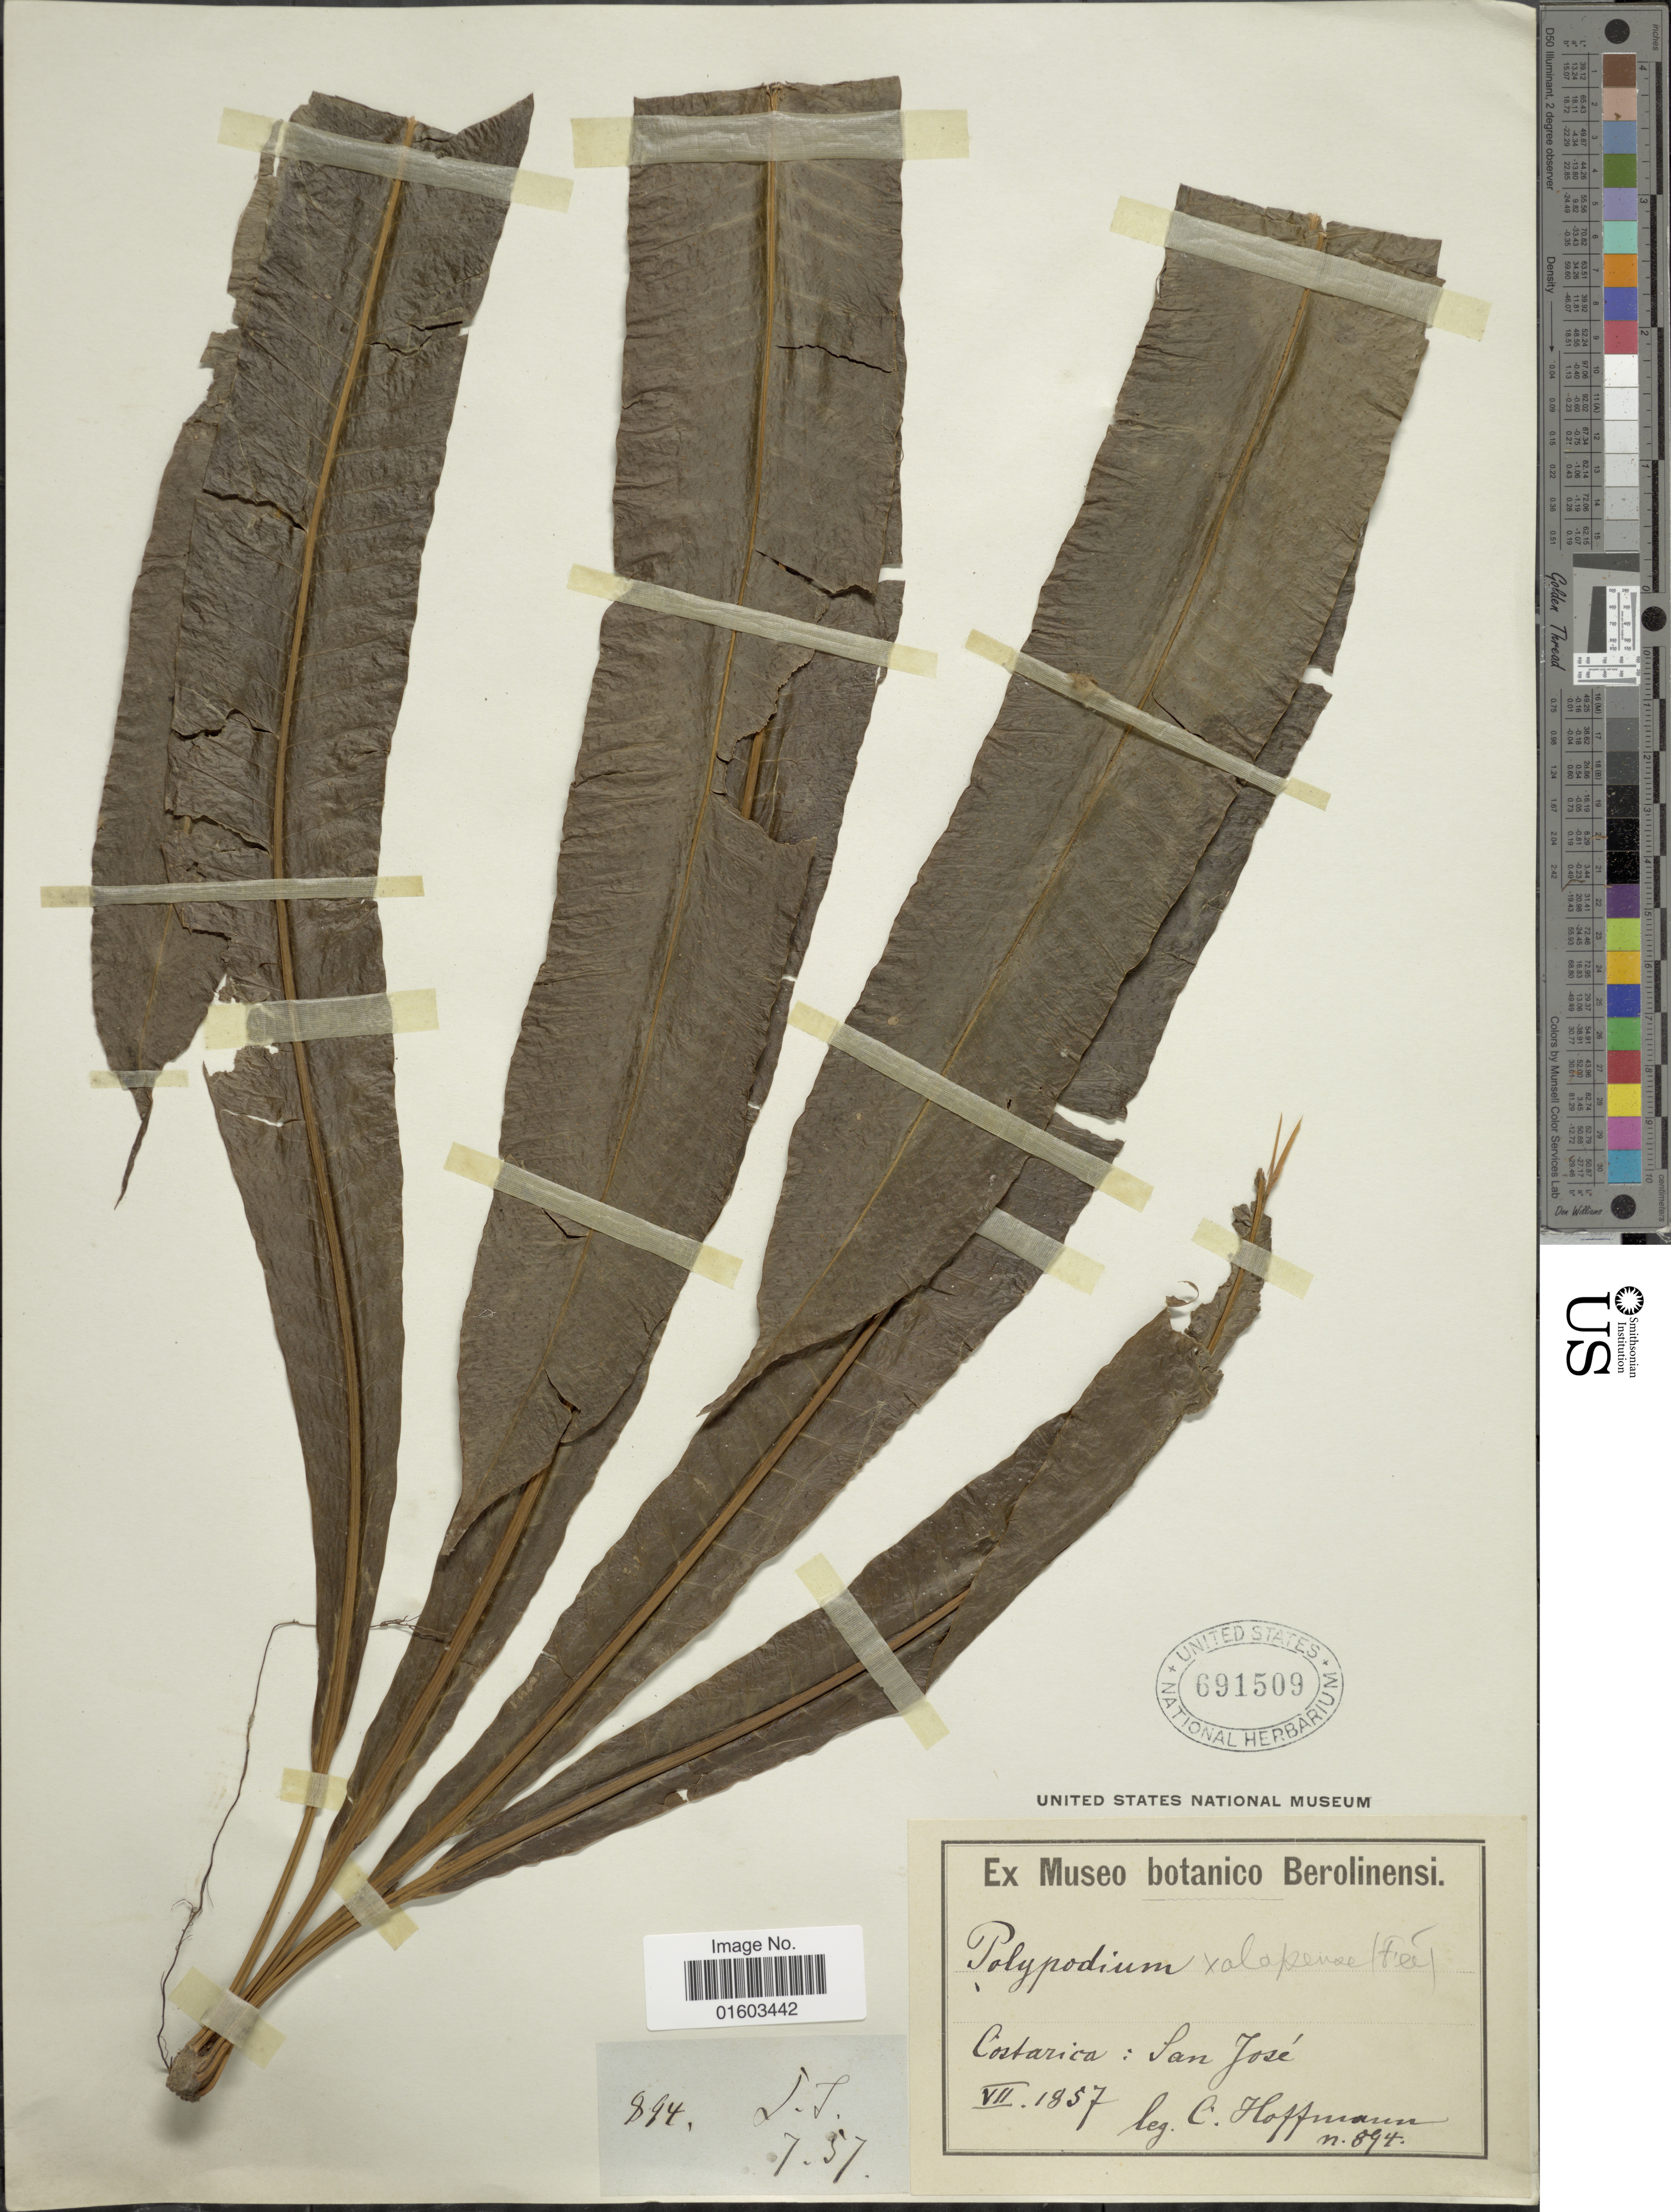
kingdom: Plantae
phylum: Tracheophyta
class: Polypodiopsida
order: Polypodiales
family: Polypodiaceae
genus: Campyloneurum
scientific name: Campyloneurum xalapense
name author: Fée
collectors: C. Hoffmann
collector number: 894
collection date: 1857-07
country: Costa Rica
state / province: San José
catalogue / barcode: US 691509